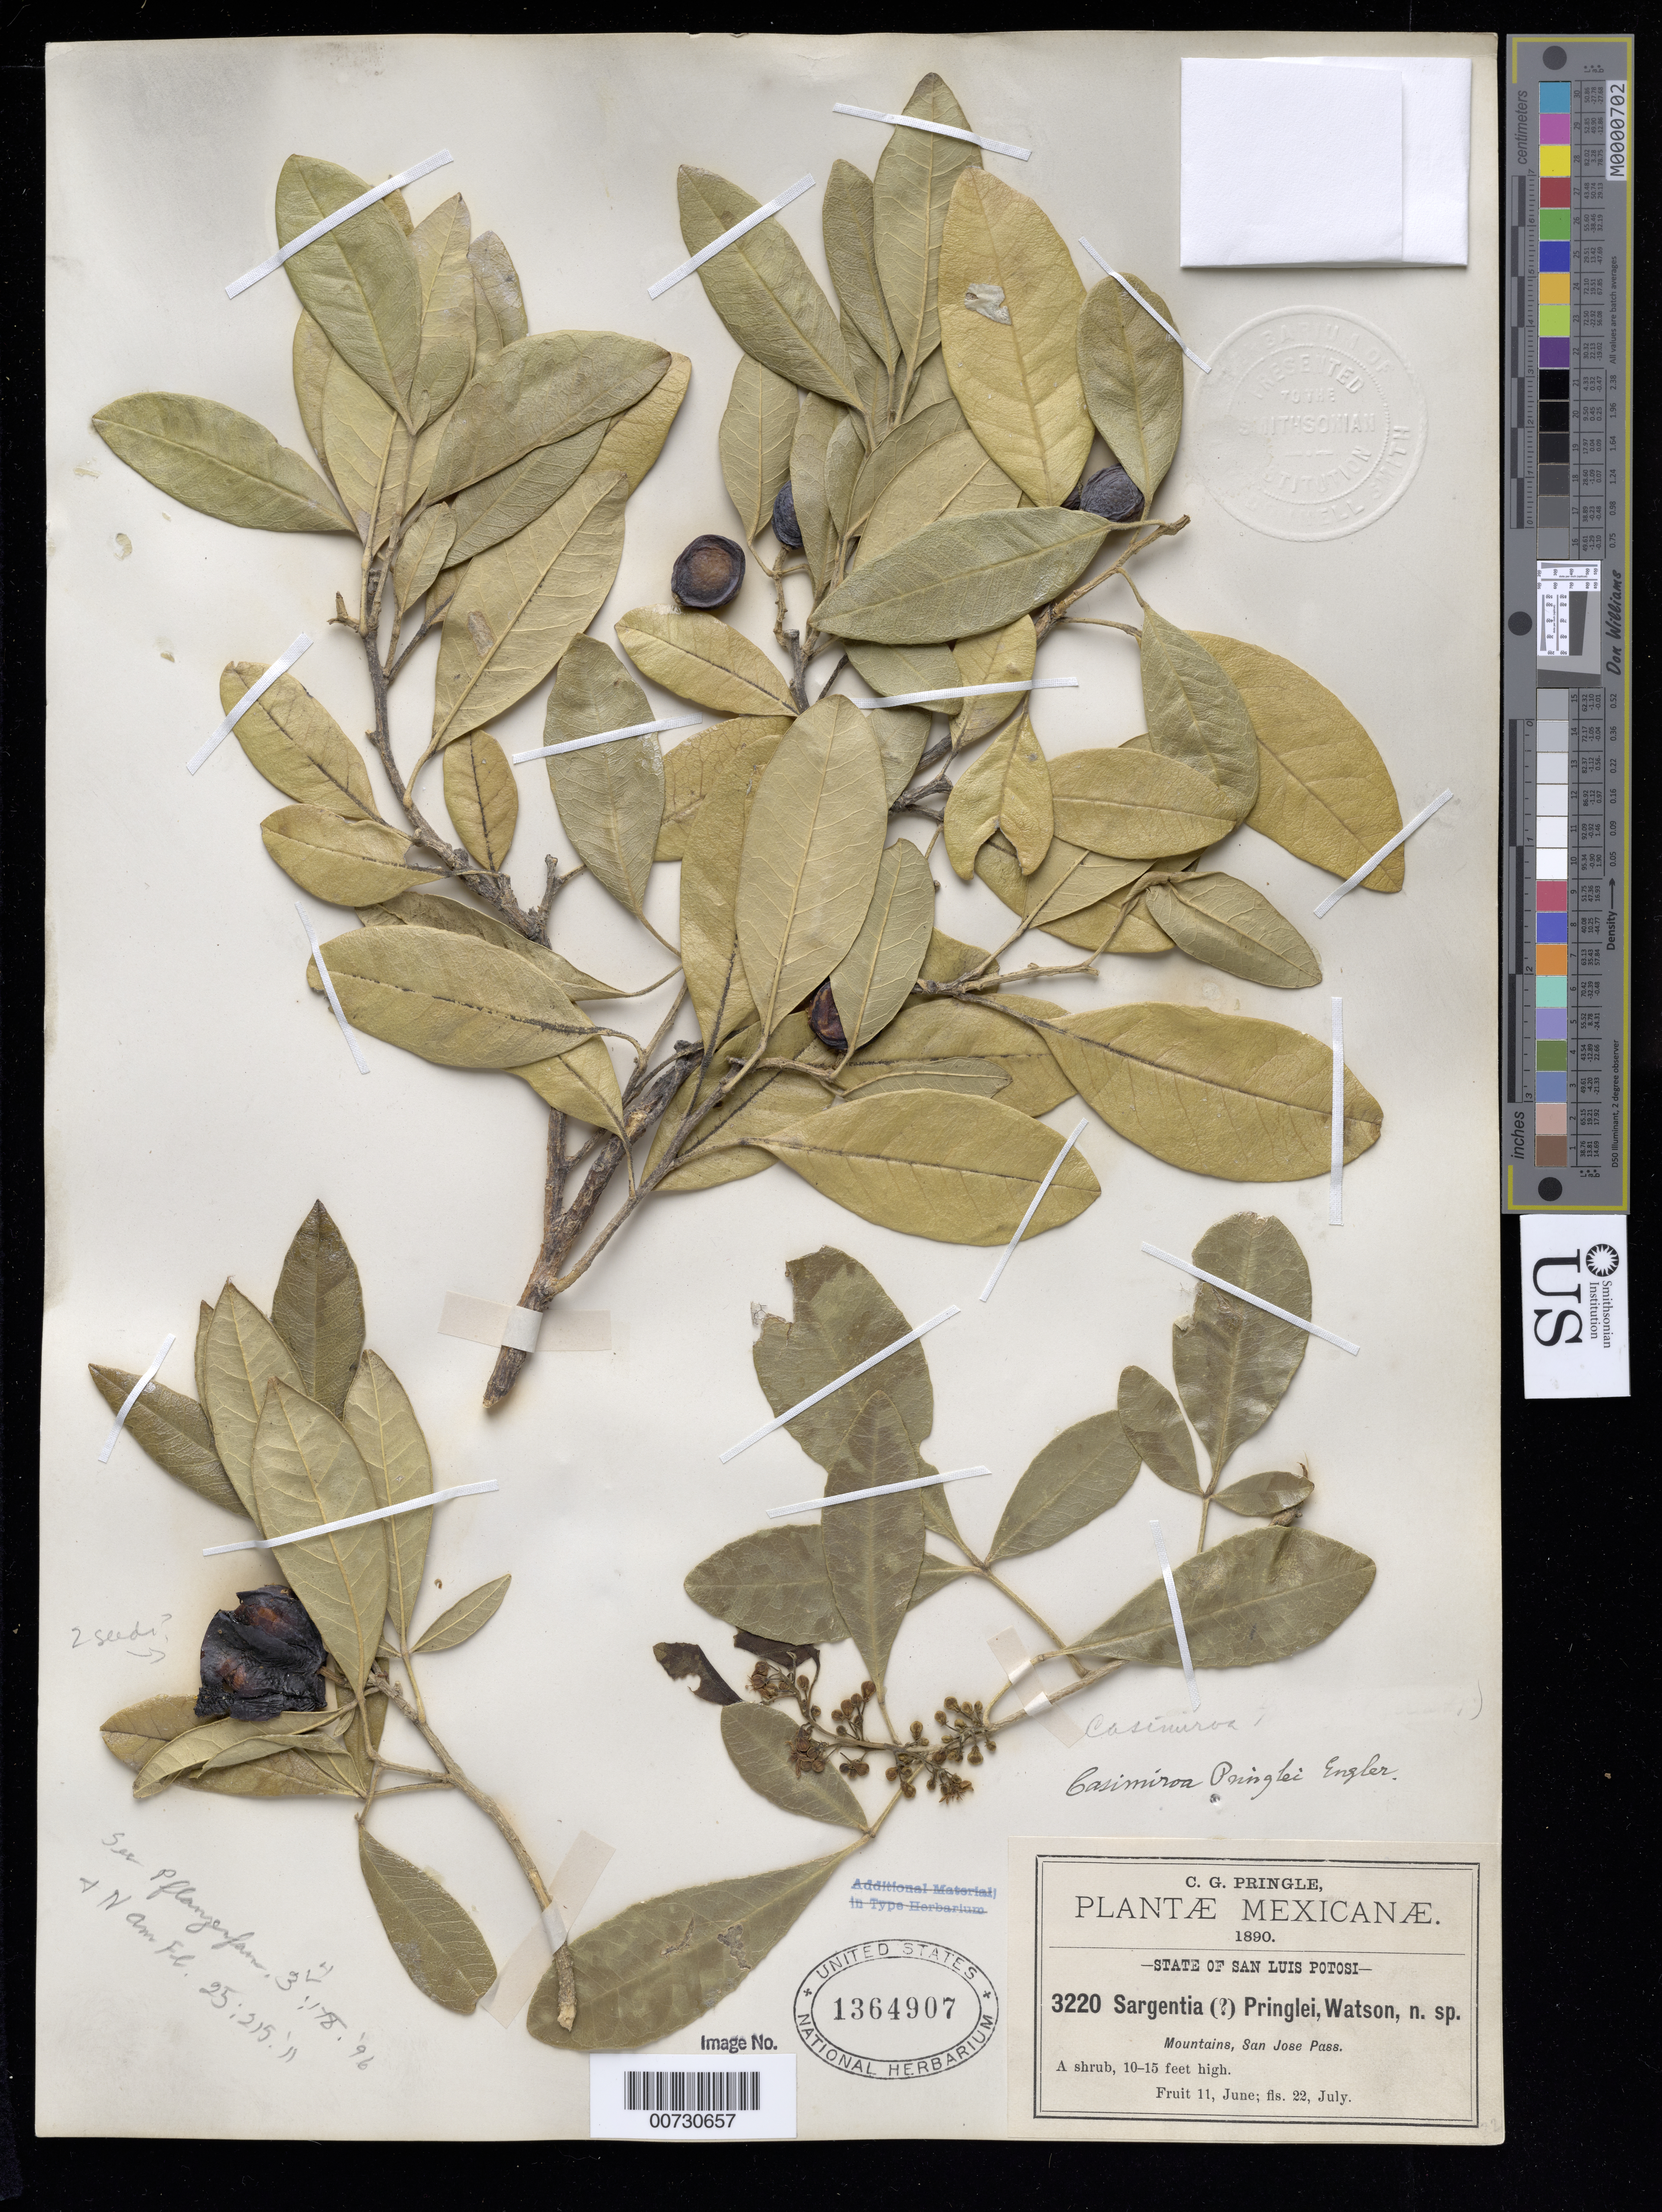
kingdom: Plantae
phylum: Tracheophyta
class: Magnoliopsida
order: Sapindales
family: Rutaceae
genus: Sargentia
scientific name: Sargentia pringlei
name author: S. Watson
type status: Isosyntype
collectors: C. G. Pringle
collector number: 3220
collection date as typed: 11 Jun 1890 and 22 Jul 1890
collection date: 1890-06-11,1890-07-22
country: Mexico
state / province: San Luis Potosi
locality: San Jose Pass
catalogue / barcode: US 1364907